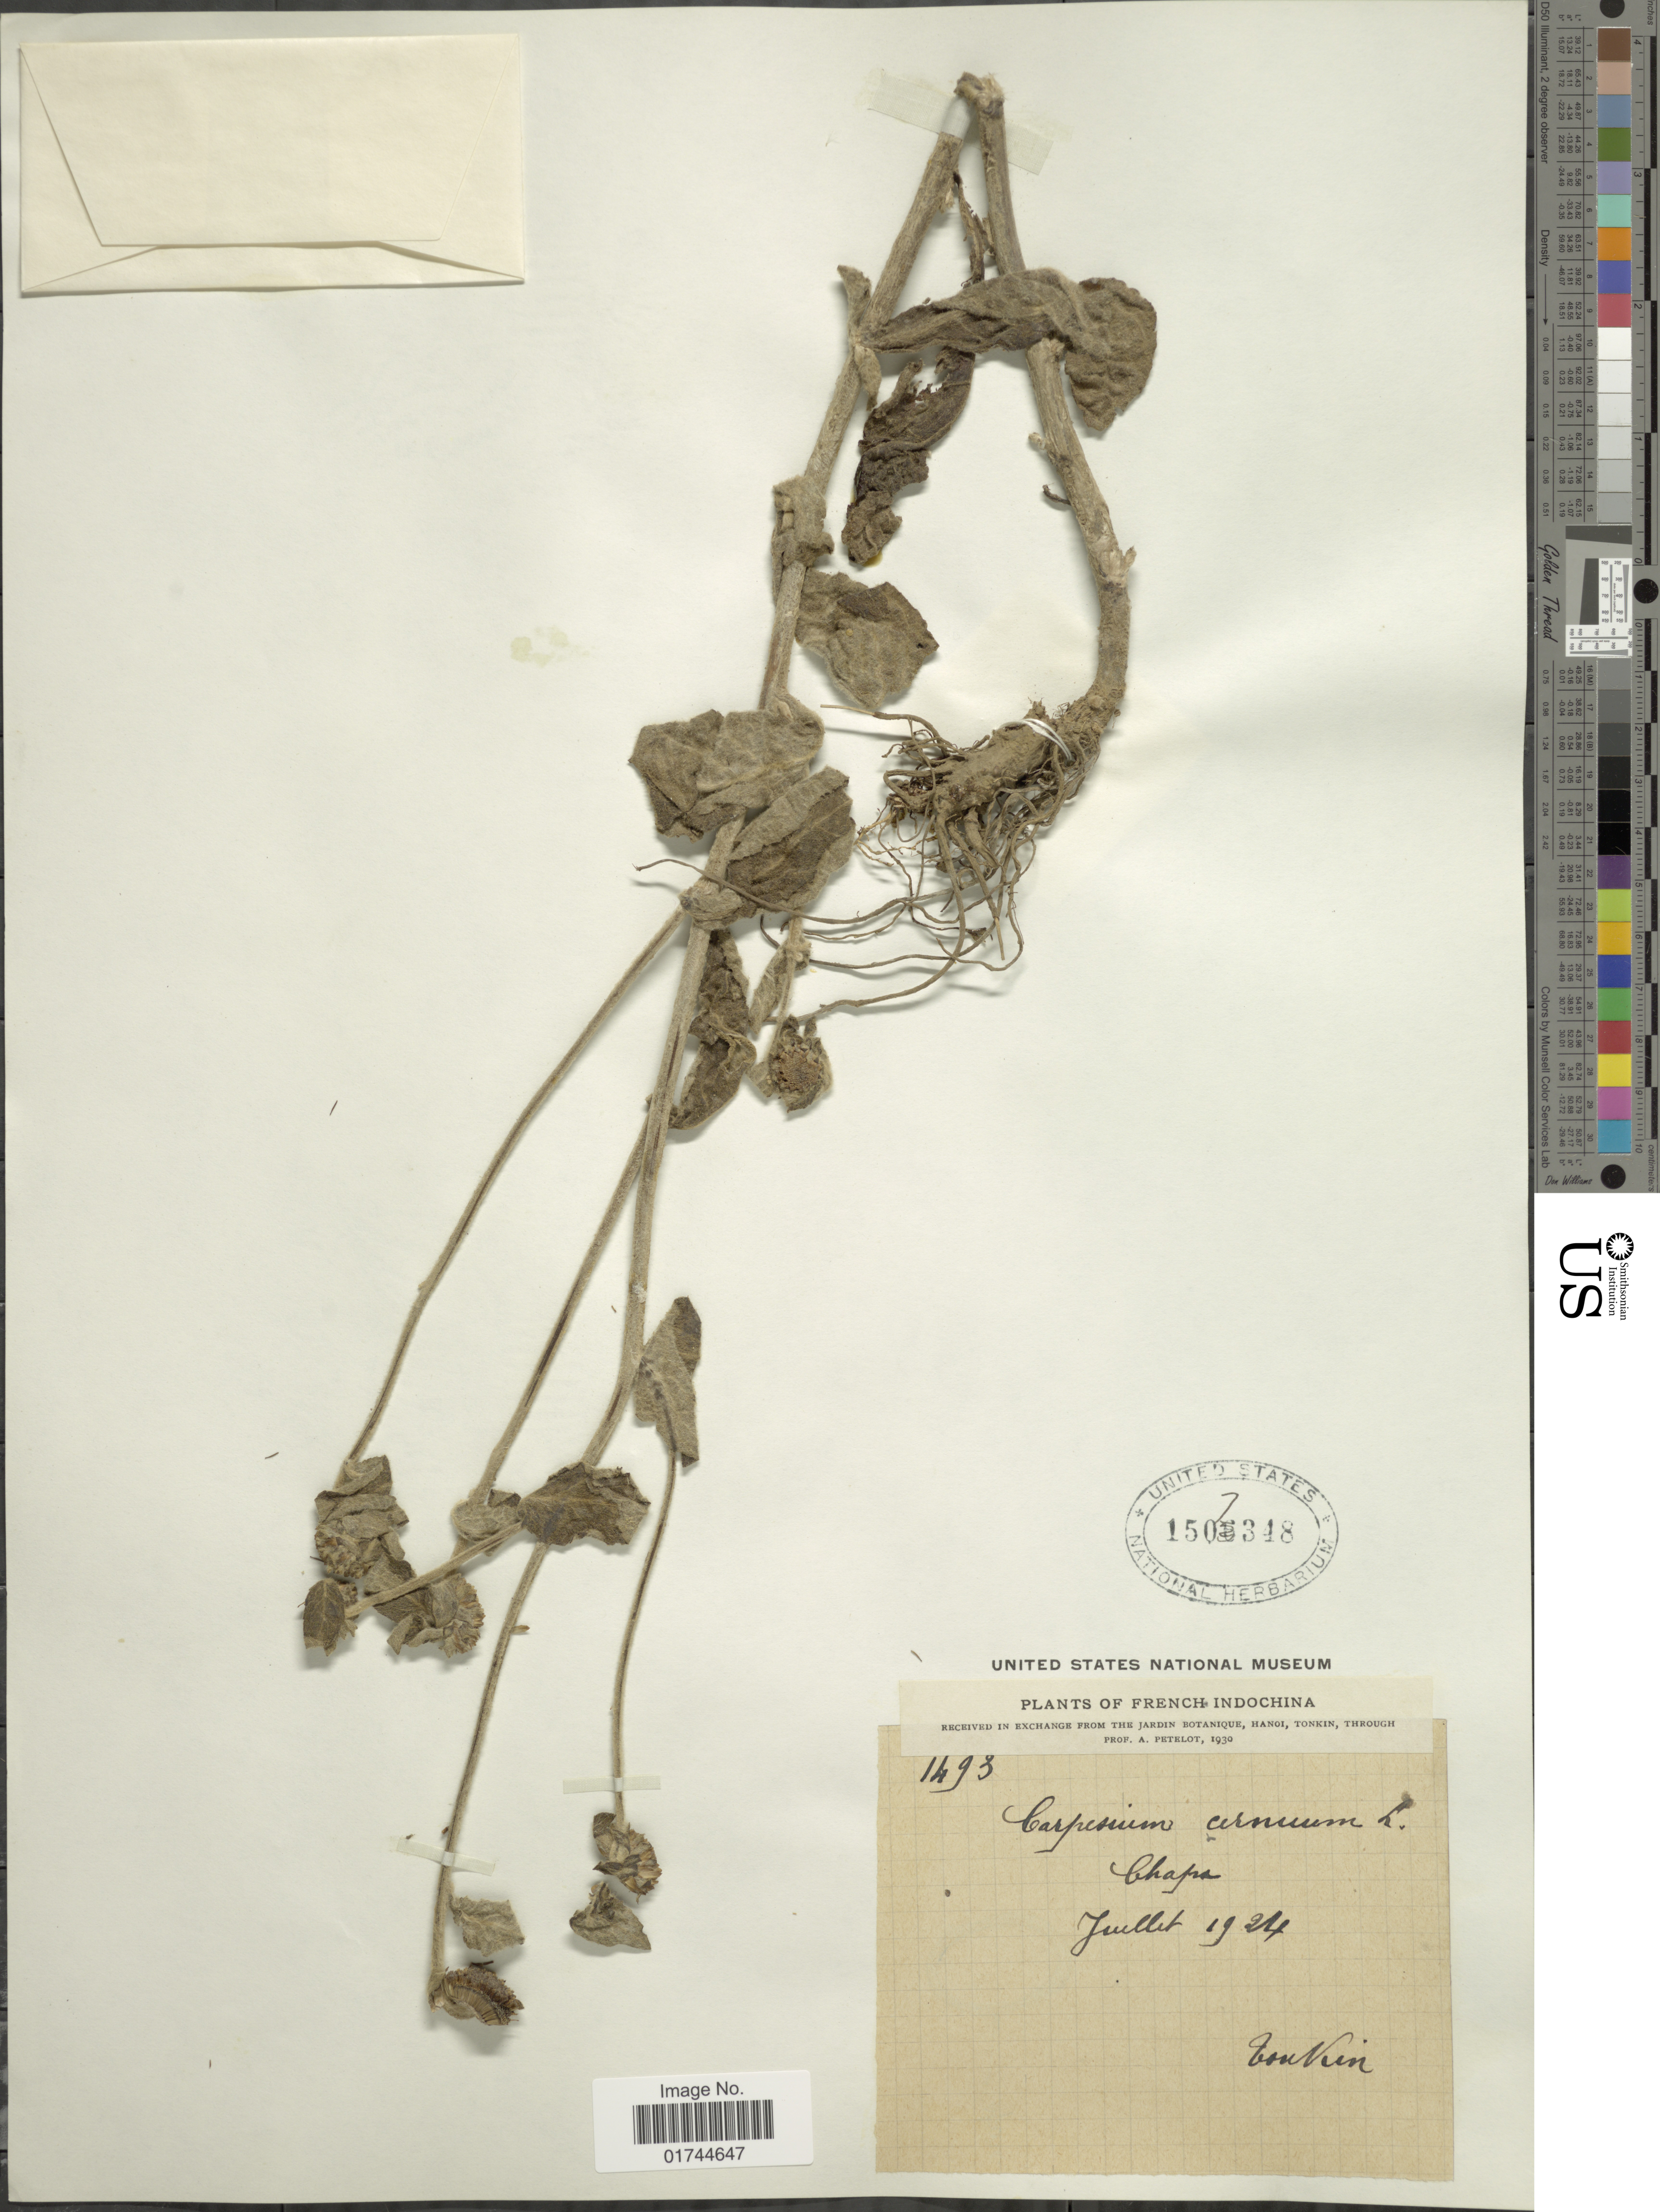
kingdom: Plantae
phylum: Tracheophyta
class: Magnoliopsida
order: Asterales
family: Asteraceae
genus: Carpesium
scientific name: Carpesium cernum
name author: L.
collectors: A. Petelot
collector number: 1493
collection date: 1924-07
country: Vietnam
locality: Tonkin. Chapa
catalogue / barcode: US 1507348